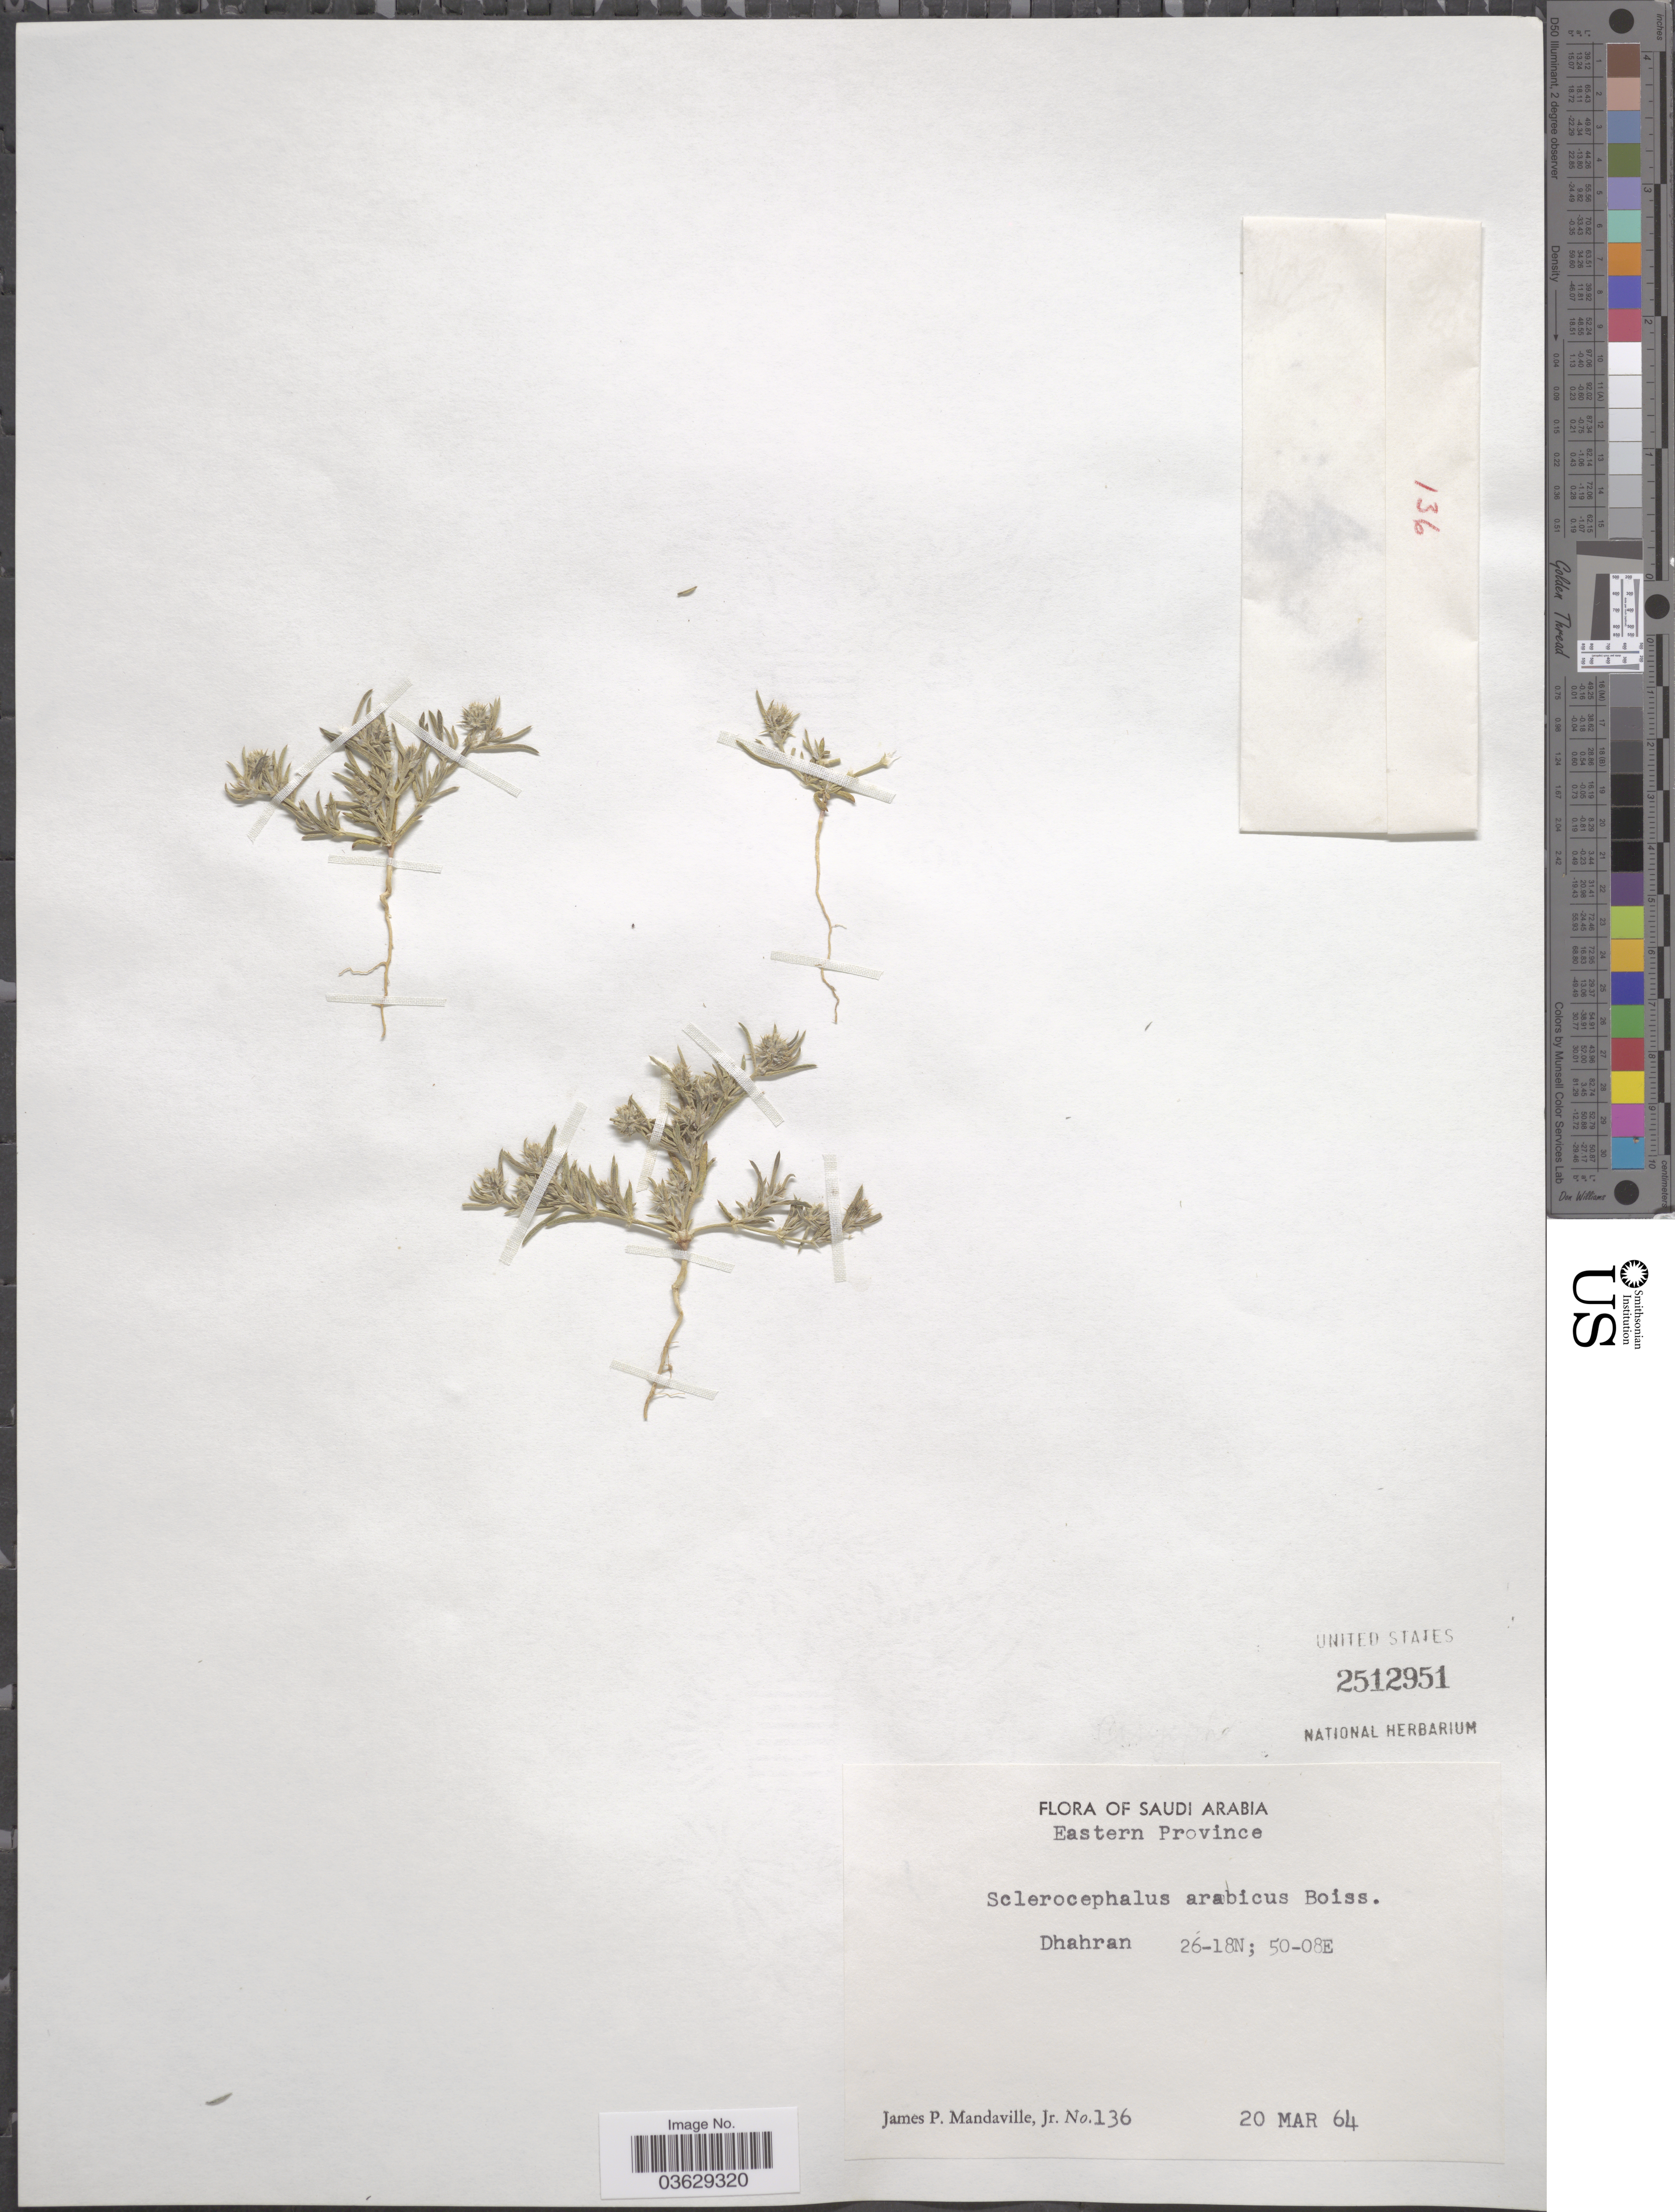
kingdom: Plantae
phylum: Tracheophyta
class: Magnoliopsida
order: Caryophyllales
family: Caryophyllaceae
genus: Gymnocarpos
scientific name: Gymnocarpos sclerocephalus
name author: (Decne.) Dahlgren & Thulin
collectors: J. Mandaville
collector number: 136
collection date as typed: Transcribed d/m/y: 20/3/64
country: Saudi Arabia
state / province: Ash Sharqiyah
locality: Eastern Province. Dhahran.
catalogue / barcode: US 2512951